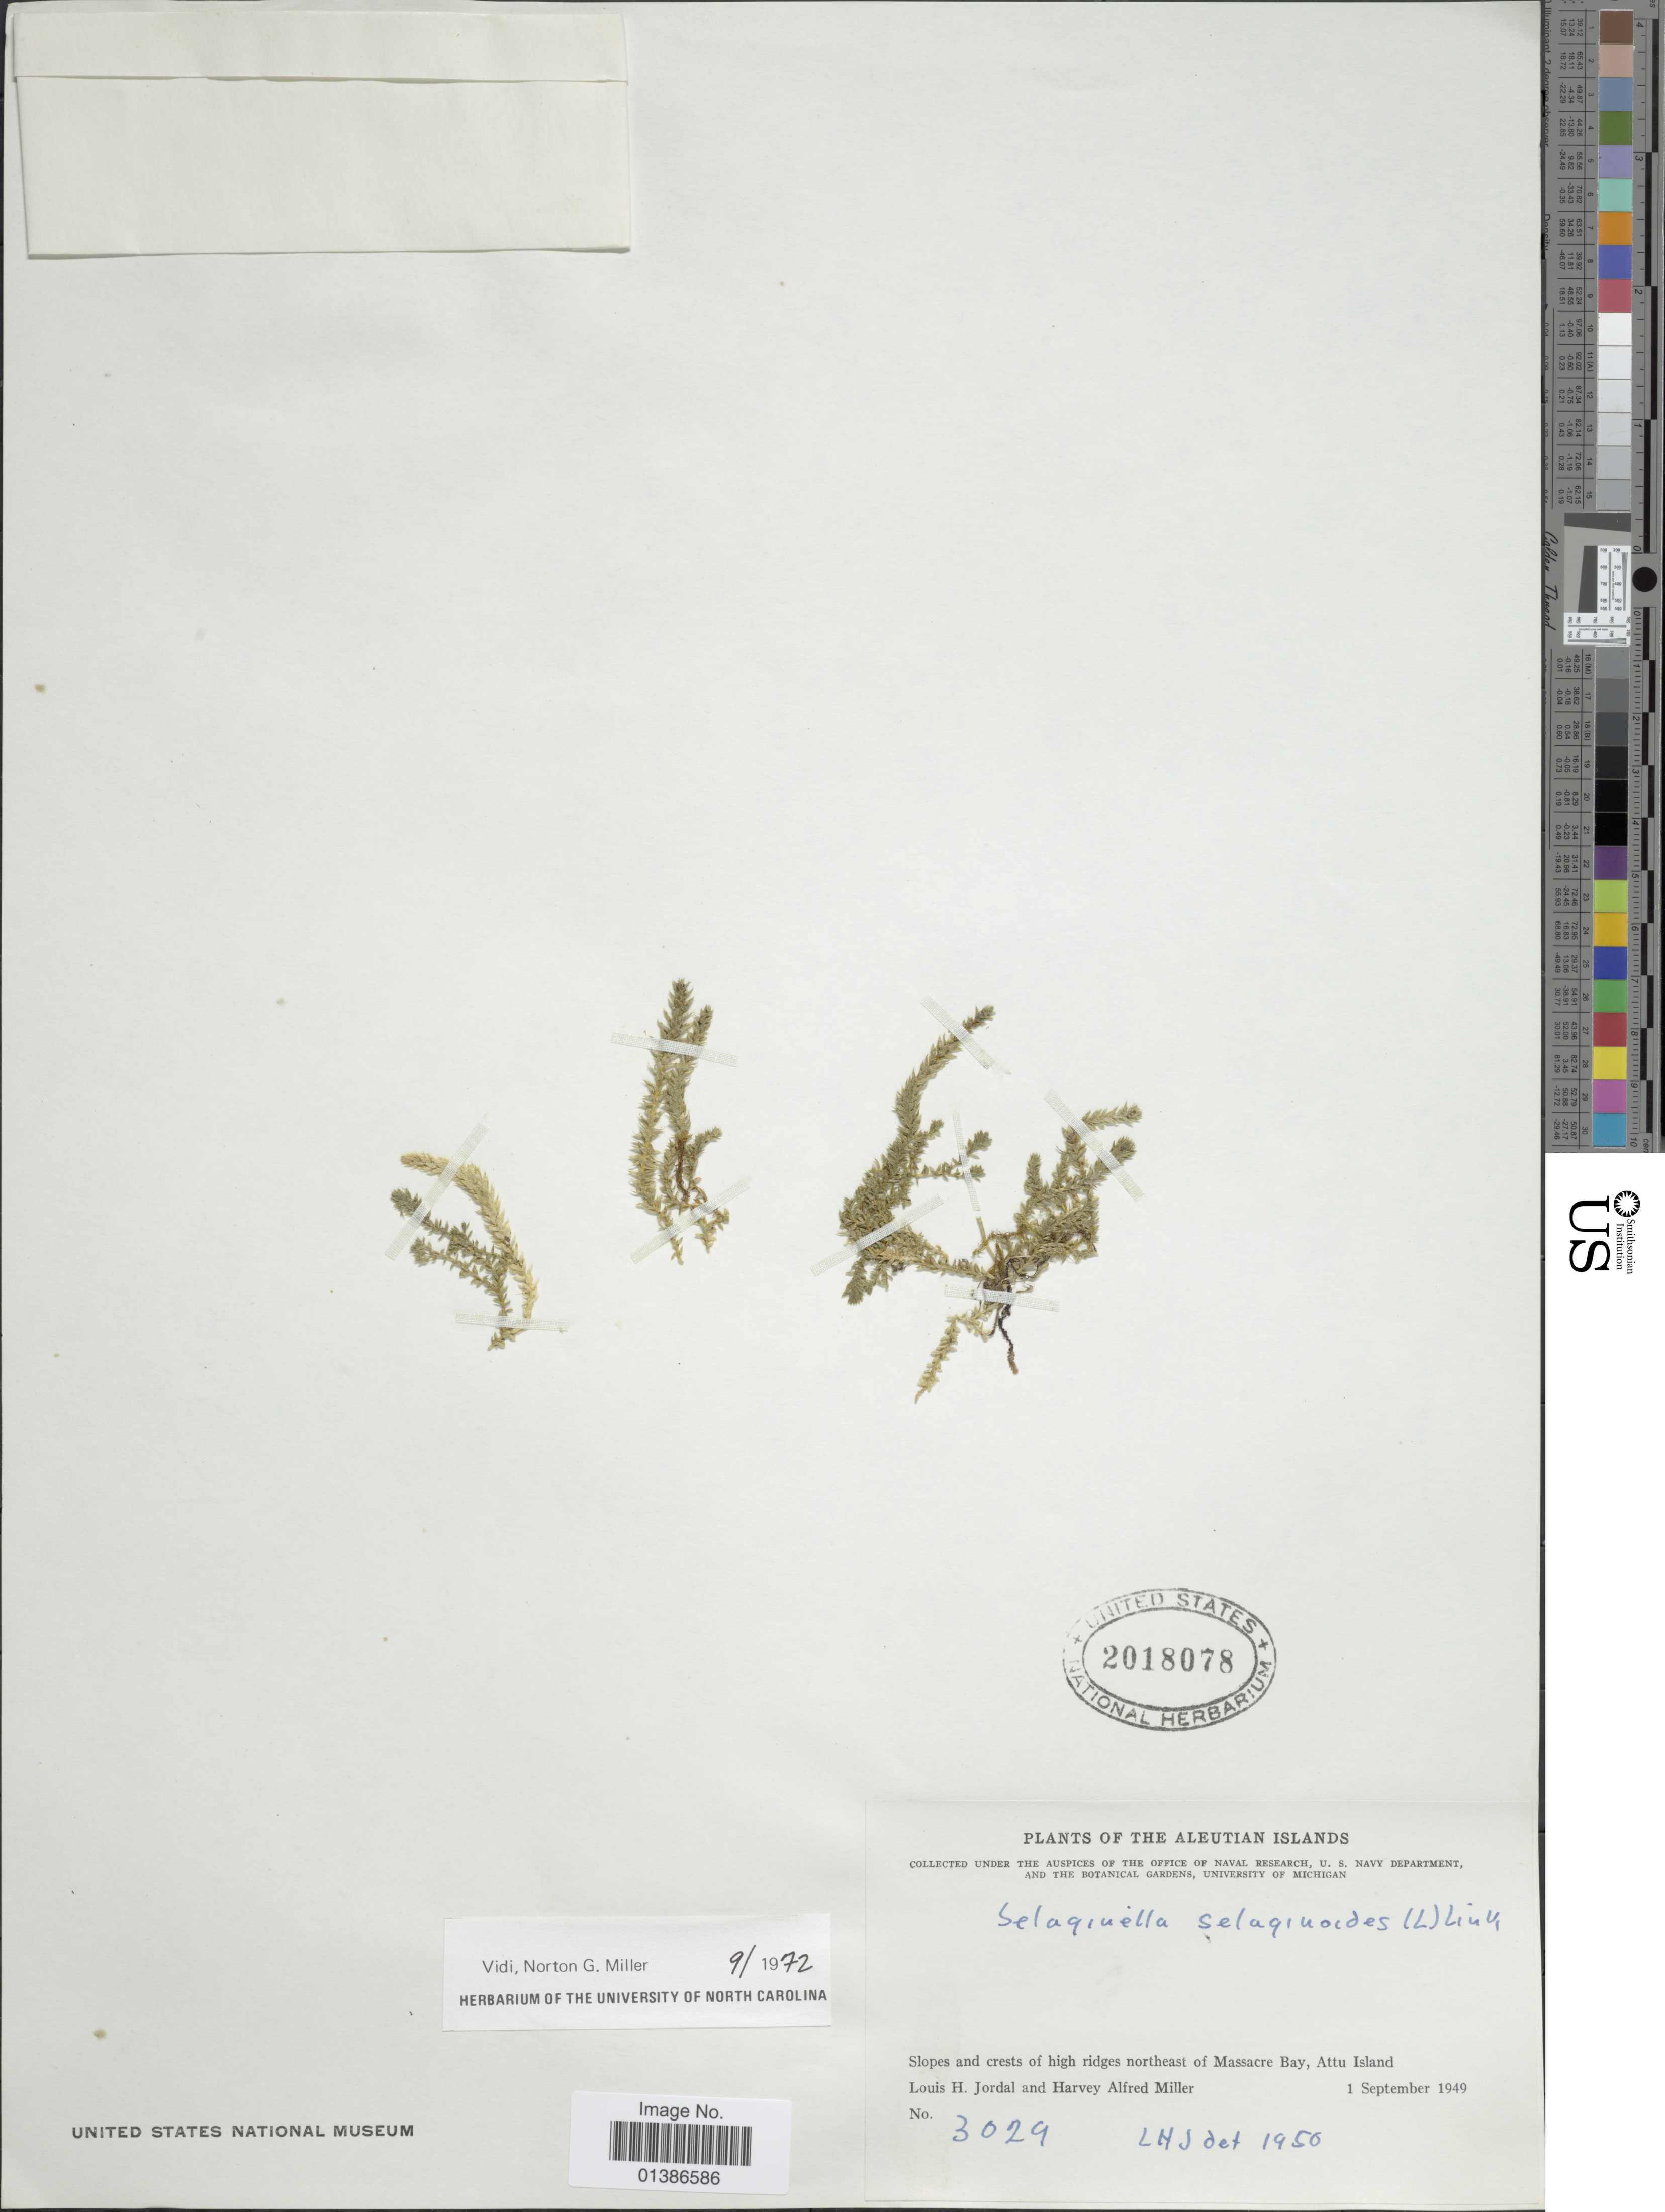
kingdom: Plantae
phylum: Tracheophyta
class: Lycopodiopsida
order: Selaginellales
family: Selaginellaceae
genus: Selaginella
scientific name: Selaginella selaginoides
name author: (L.) Link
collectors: L. Jordal & H. A. Miller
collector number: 3029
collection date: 1949-09-01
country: United States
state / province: Alaska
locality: Slopes and crests of high ridges northeast of Massacre Bay, Attu Island, Aleutian Is.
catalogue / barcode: US 2018078